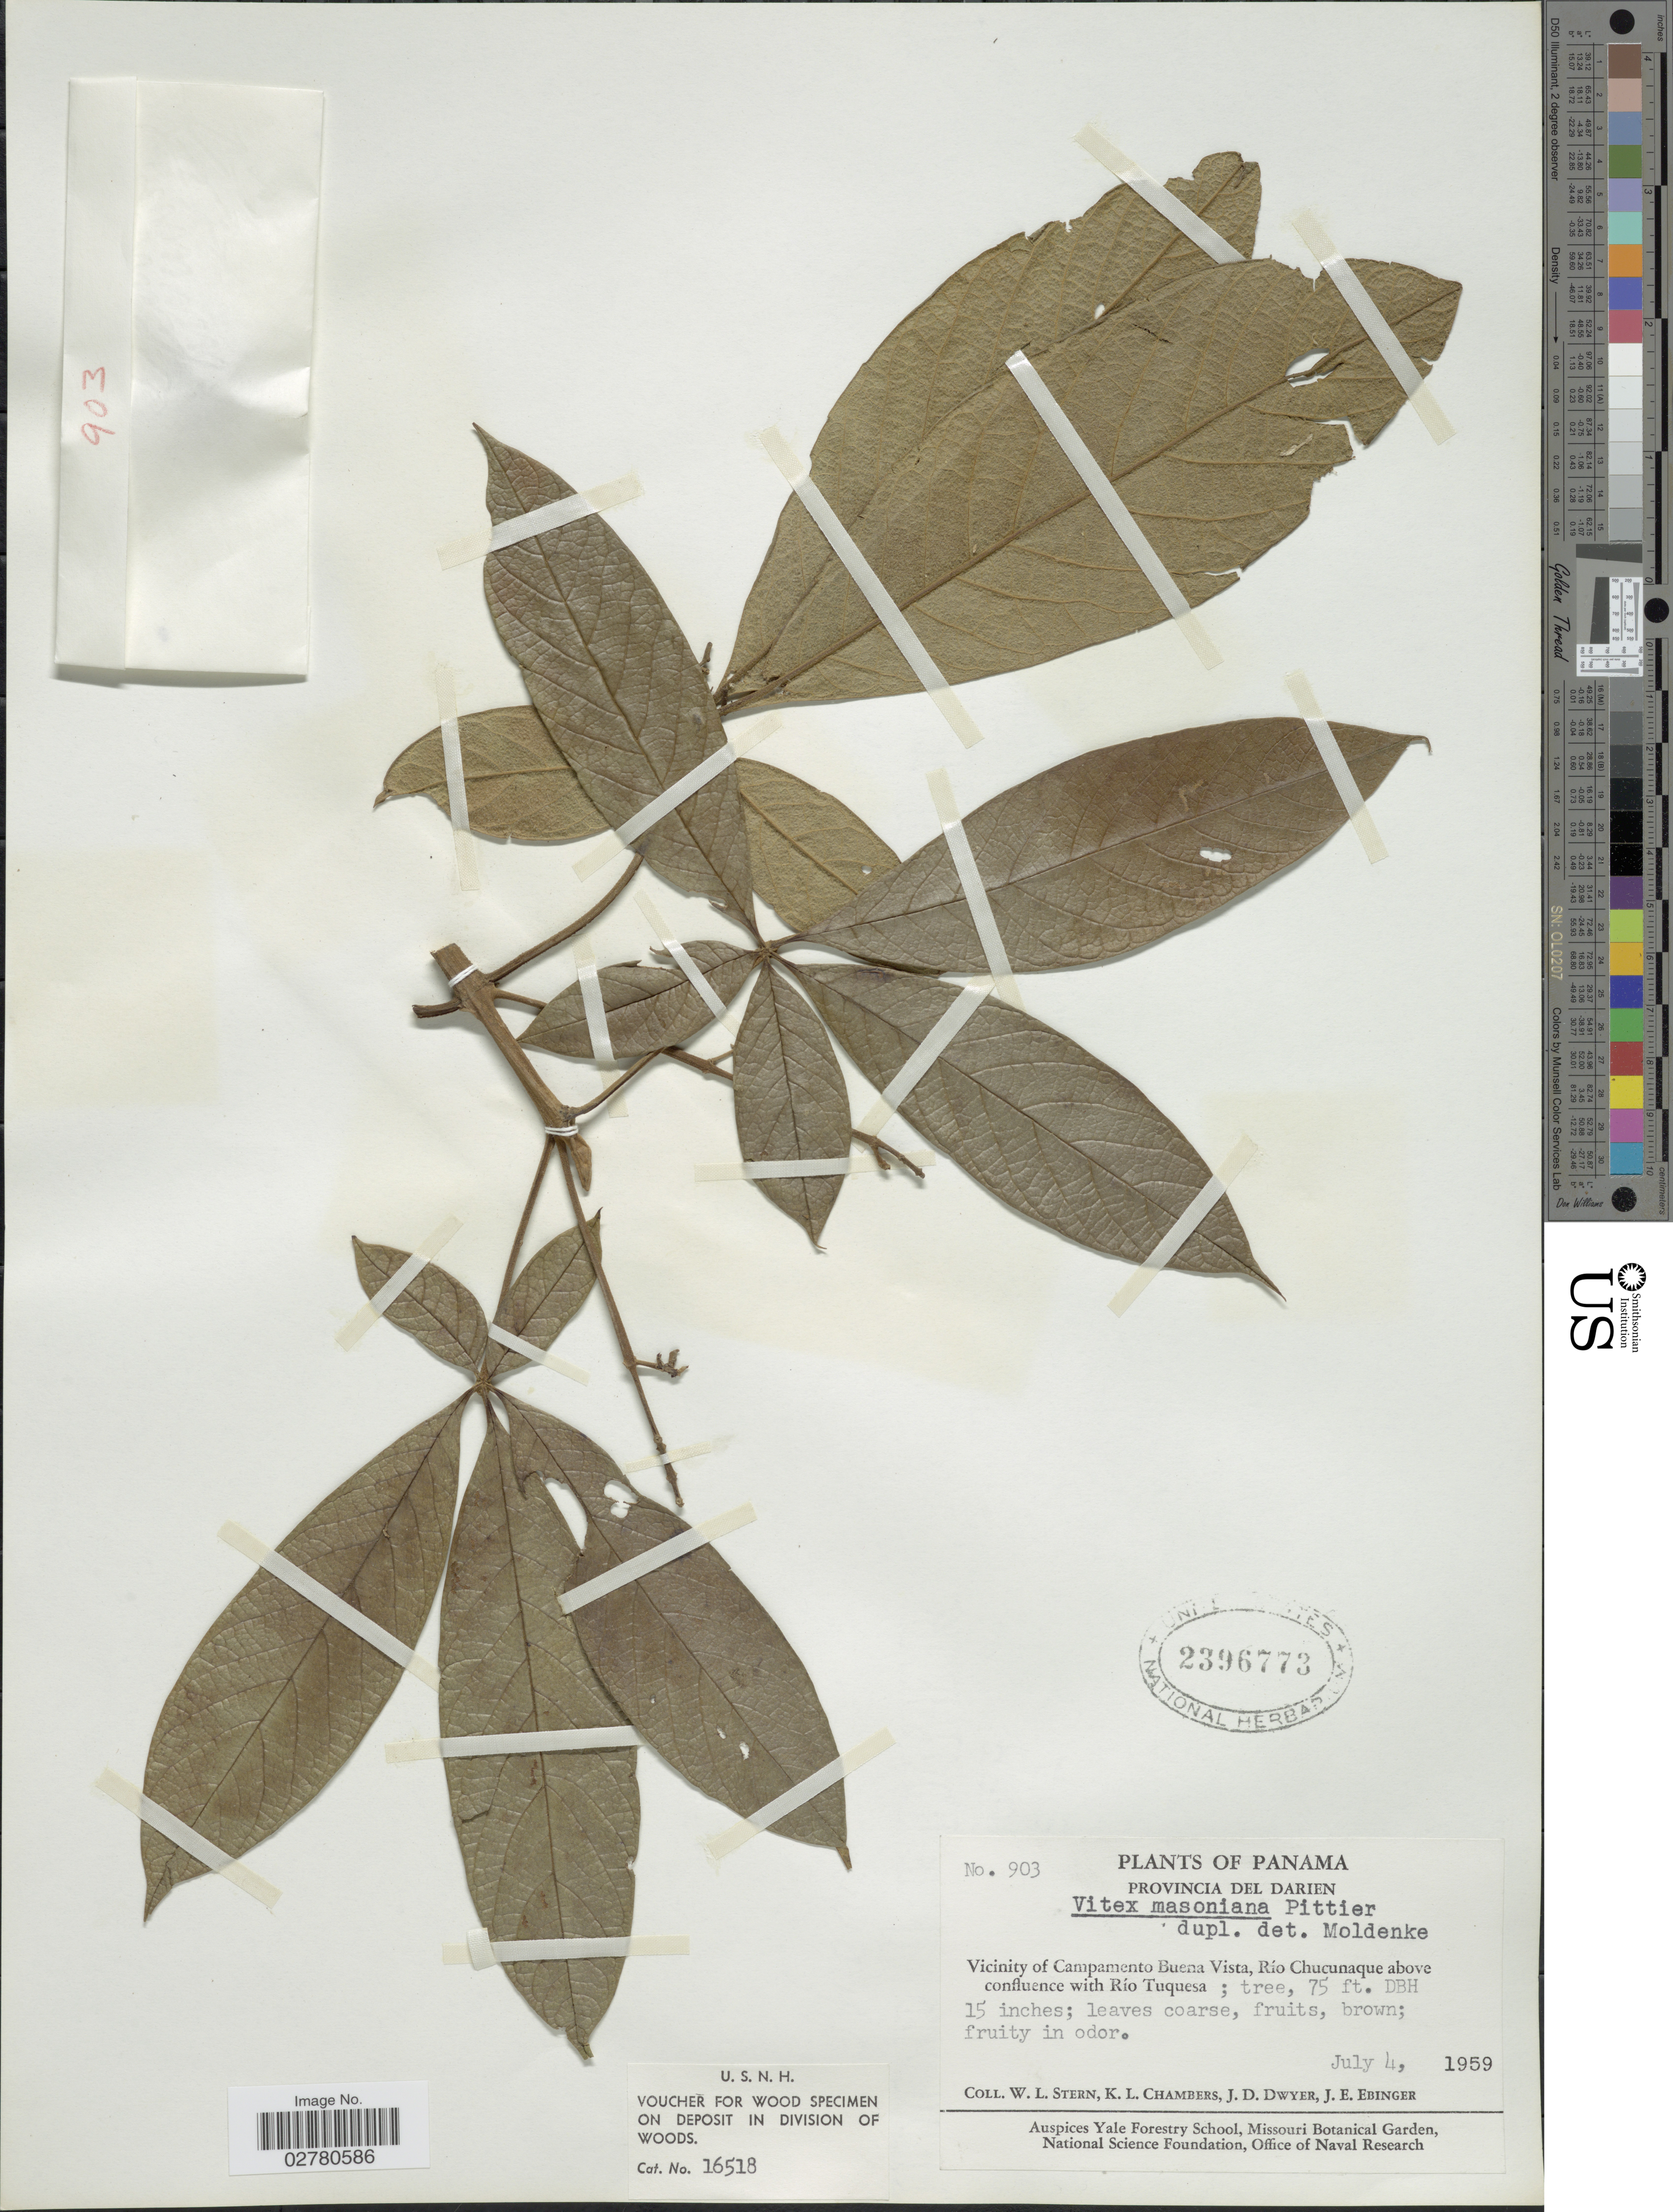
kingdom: Plantae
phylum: Tracheophyta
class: Magnoliopsida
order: Lamiales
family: Lamiaceae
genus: Vitex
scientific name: Vitex masoniana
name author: Pittier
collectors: W. L. Stern, K. Chambers, J. D. Dwyer & J. Ebinger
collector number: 903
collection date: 1959-07-04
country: Panama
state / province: Darién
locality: Provincia Del Darien, Vicinity of Campamento Buena Vista, Río Chucunaque above confluence with Río Tuquesa.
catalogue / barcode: US 2396773